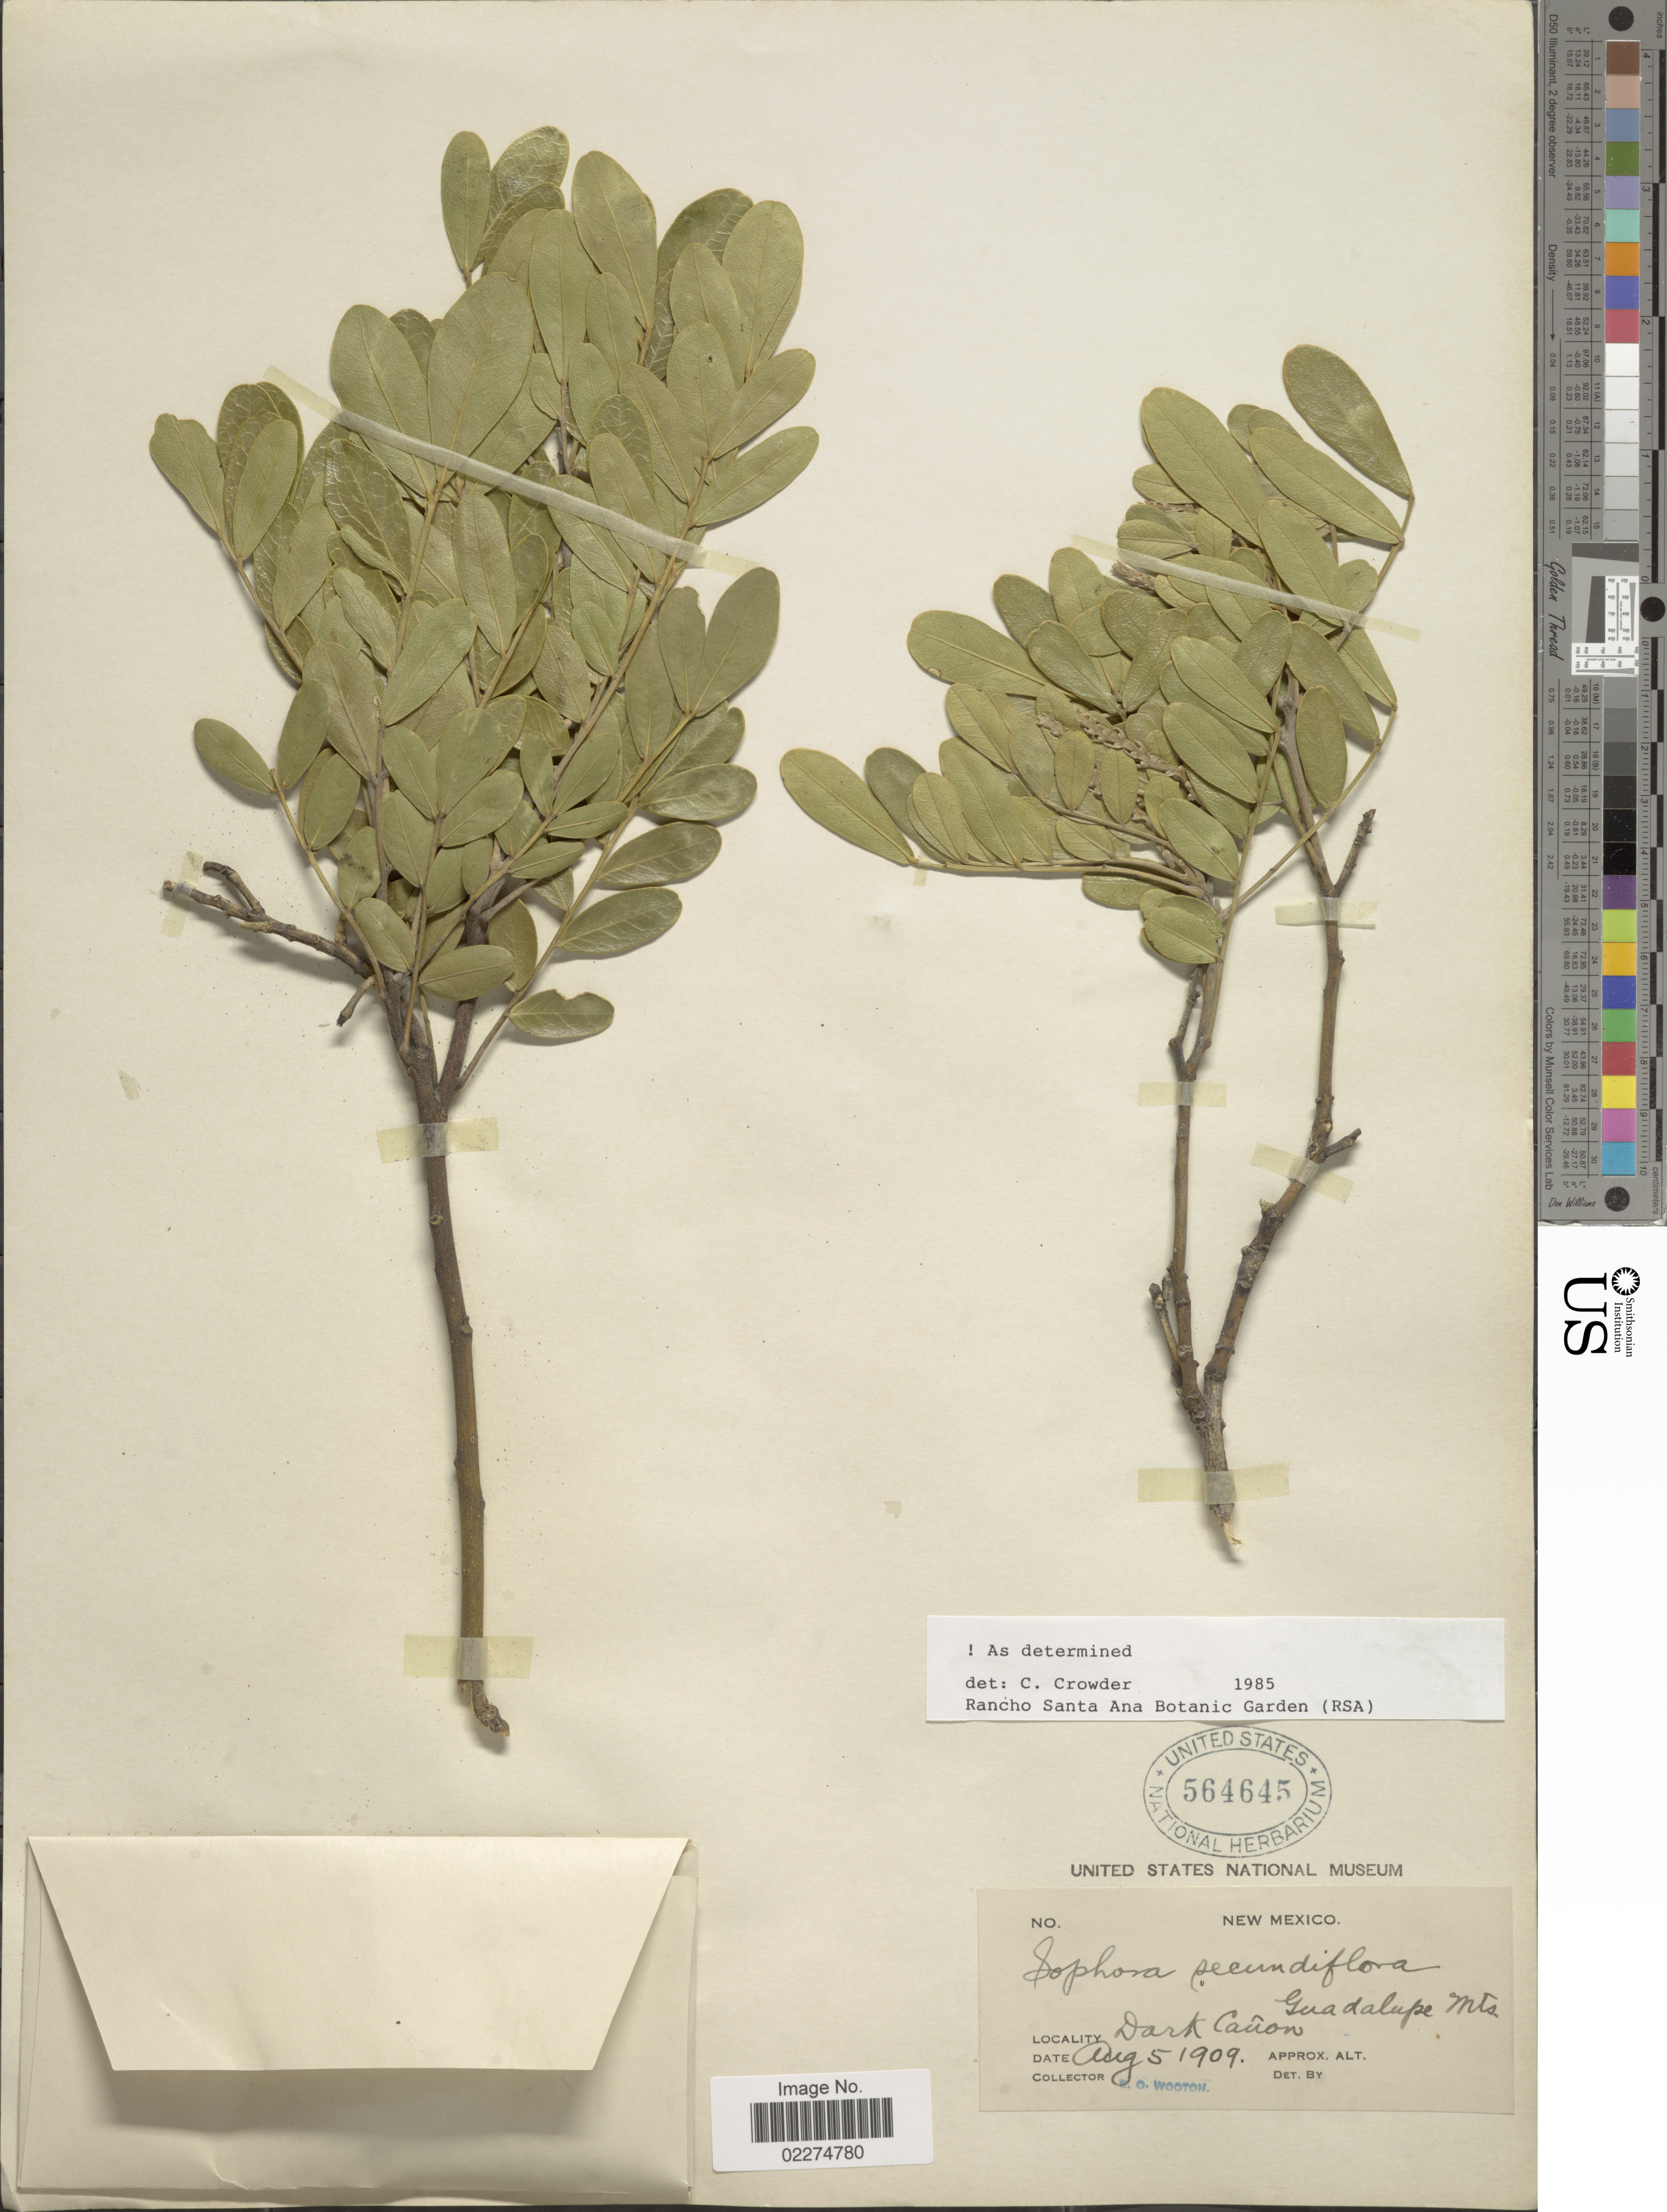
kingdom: Plantae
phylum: Tracheophyta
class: Magnoliopsida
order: Fabales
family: Fabaceae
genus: Dermatophyllum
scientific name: Dermatophyllum secundiflorum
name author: (Ortega) Gandhi & Reveal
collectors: E. O. Wooton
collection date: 1909-08-05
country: United States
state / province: New Mexico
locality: Dark Canon, Guadalupe Mts.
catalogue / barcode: US 564645